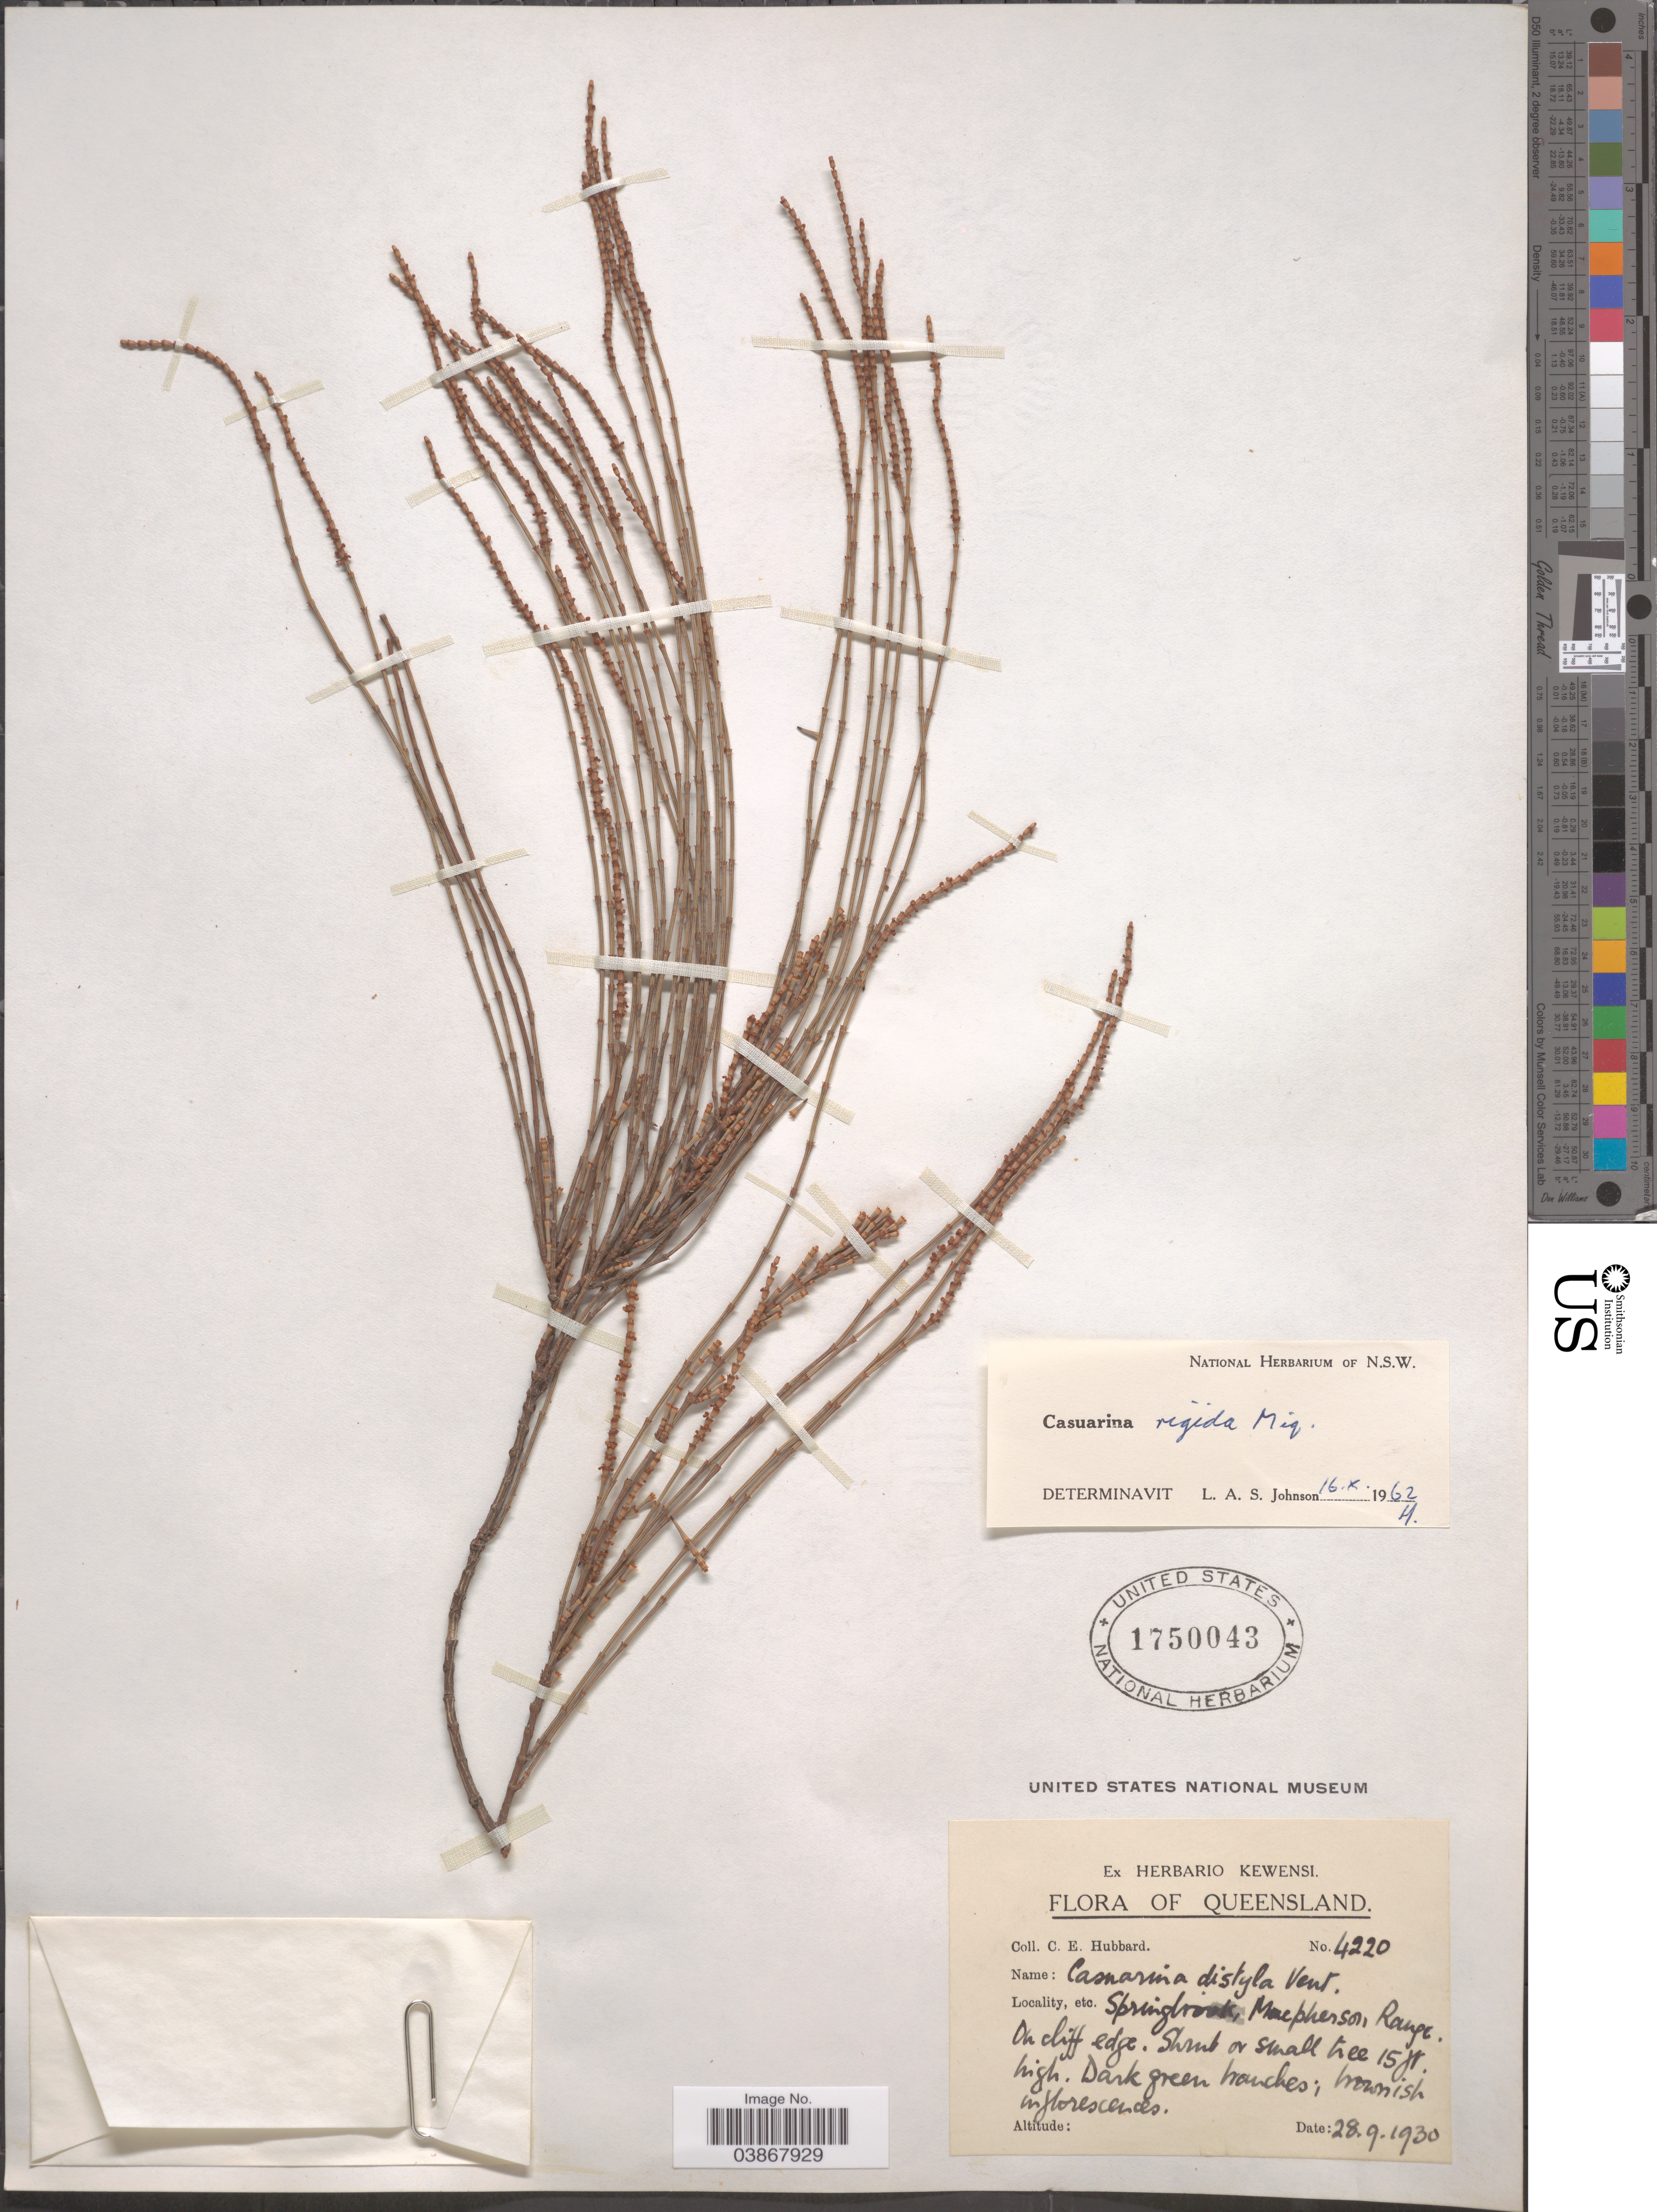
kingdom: Plantae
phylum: Tracheophyta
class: Magnoliopsida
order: Fagales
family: Casuarinaceae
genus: Casuarina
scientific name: Casuarina rigida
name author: Miq.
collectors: C. E. Hubbard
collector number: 4220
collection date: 1930-09-28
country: Australia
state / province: Queensland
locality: Springbrook, Macpherson Range.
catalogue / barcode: US 1750043